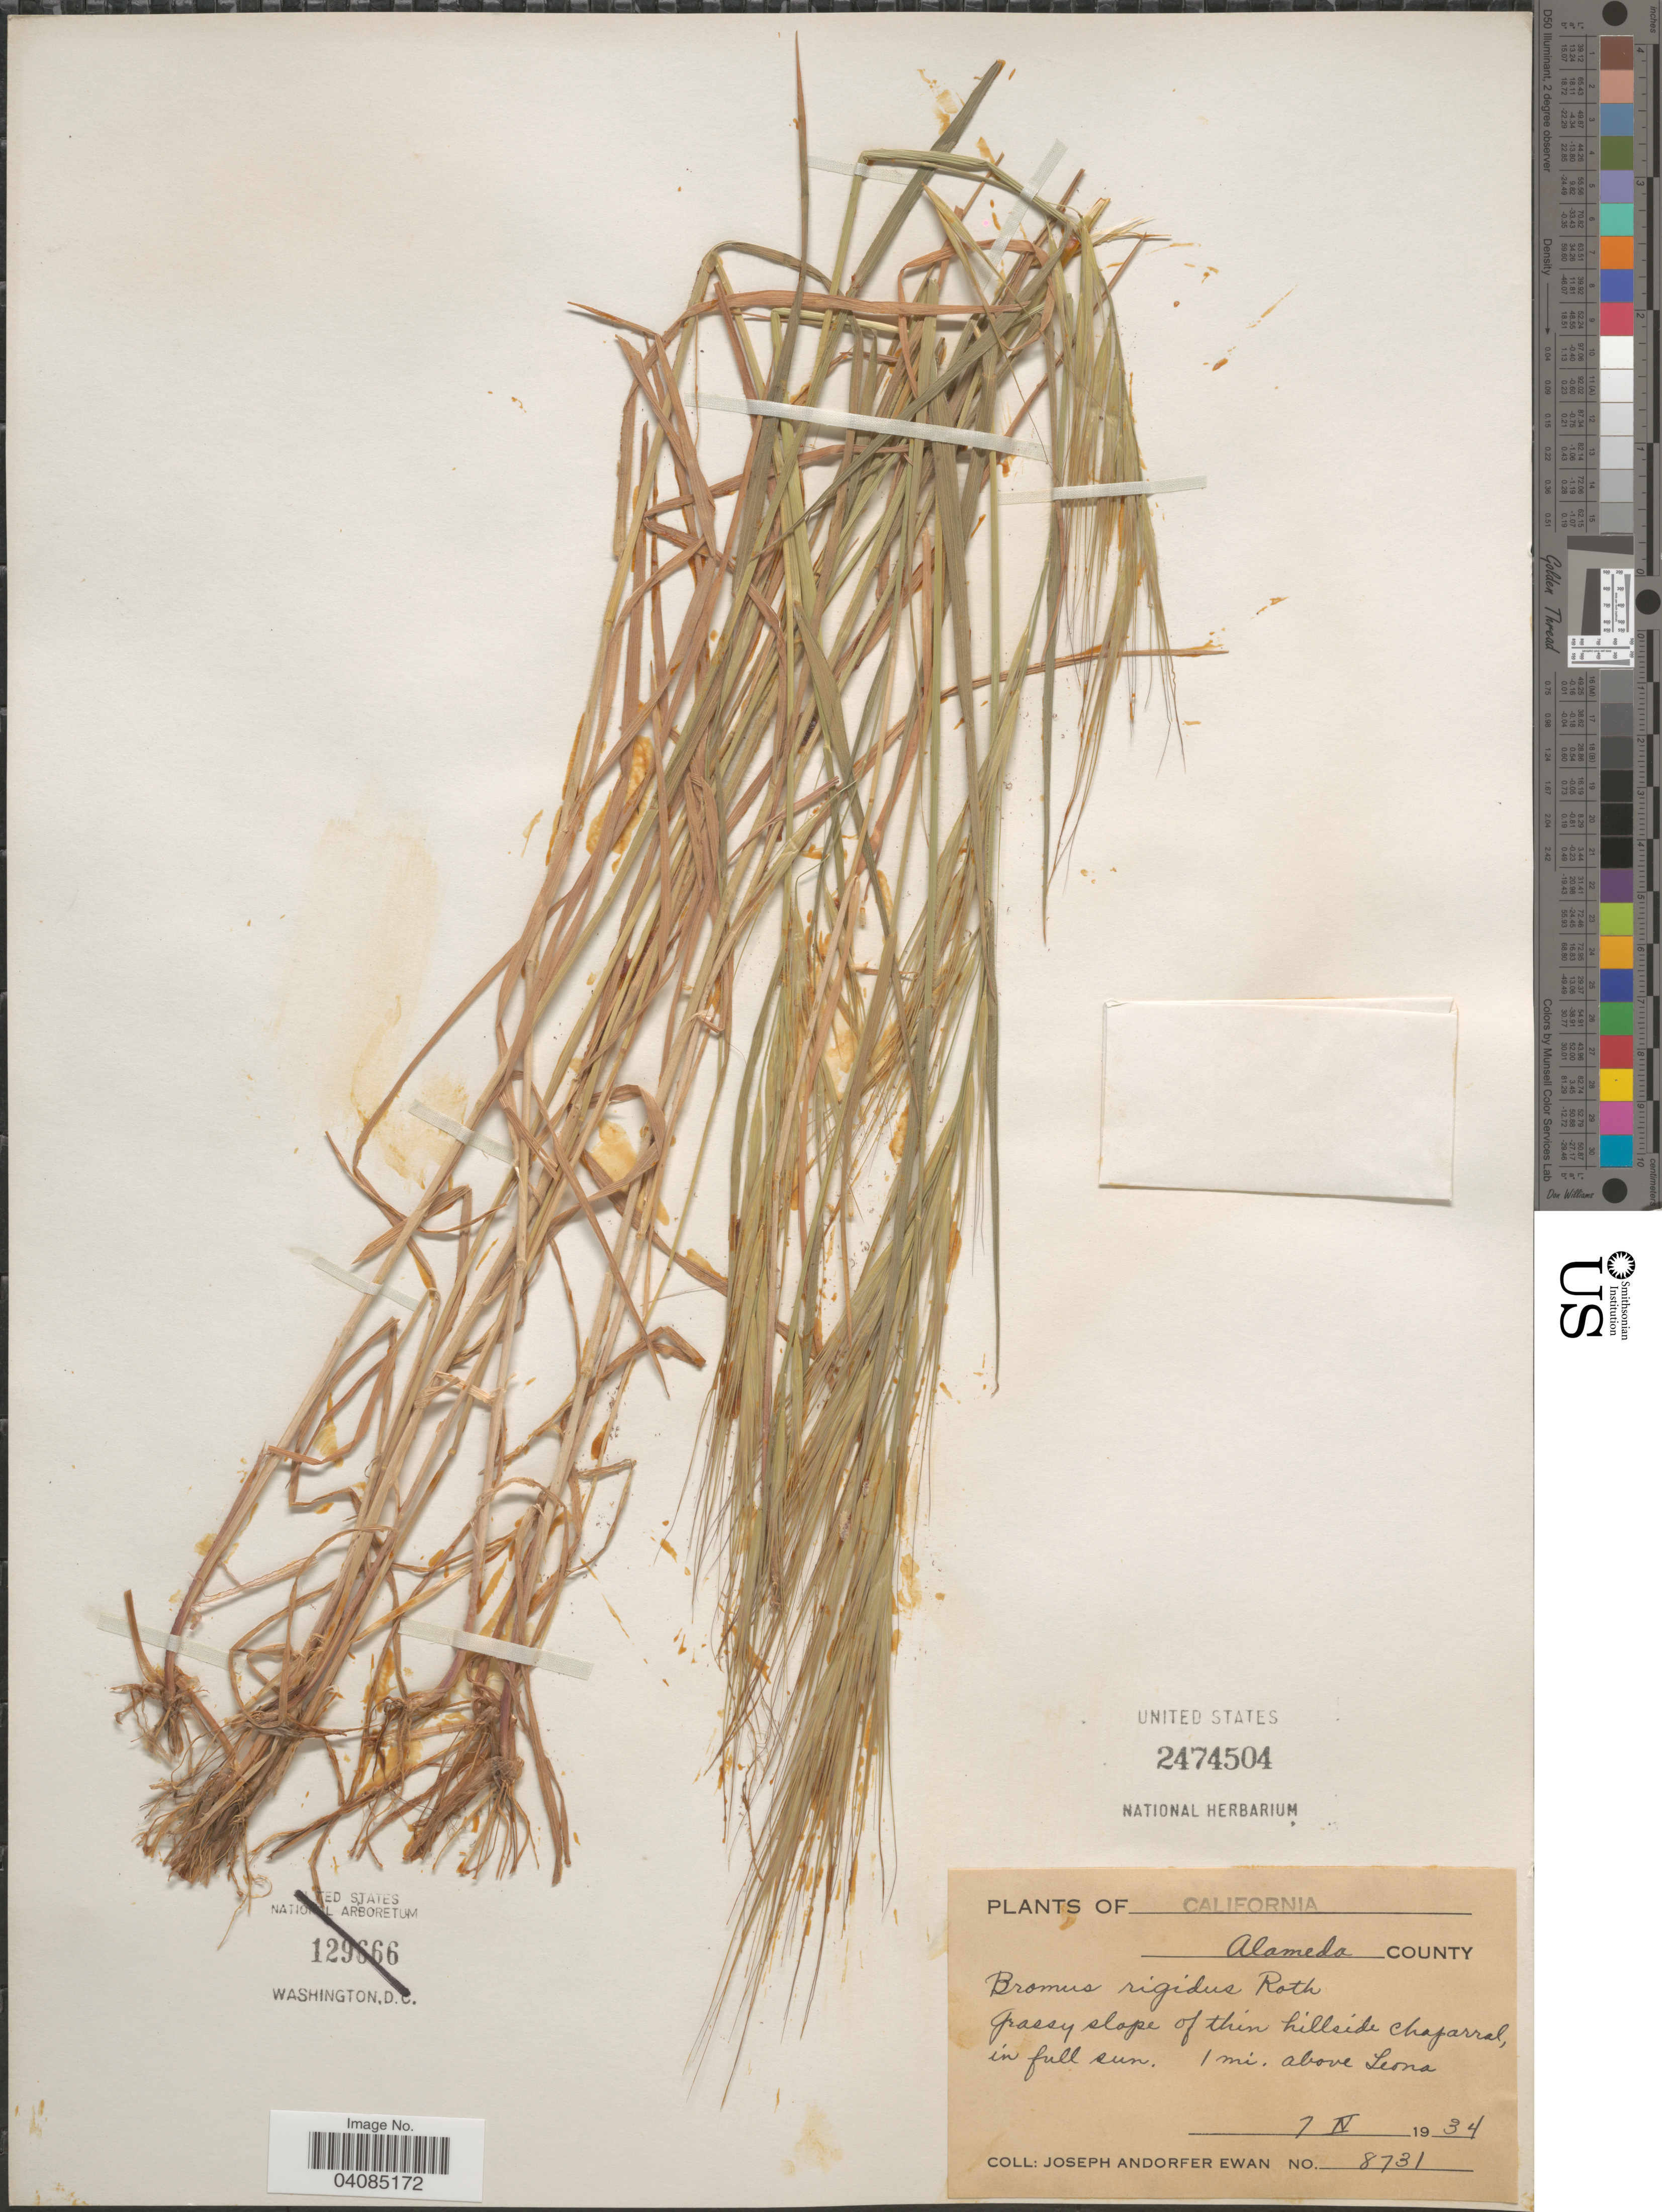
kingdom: Plantae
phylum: Tracheophyta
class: Liliopsida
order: Poales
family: Poaceae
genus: Bromus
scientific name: Bromus rigidus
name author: Roth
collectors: J. A. Ewan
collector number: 8731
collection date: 1934-04-07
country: United States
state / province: California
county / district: Alameda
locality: Alameda County. Grassy slope of thin hillside chaparral, in full sun. 1 mi. above Leona.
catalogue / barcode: US 2474504